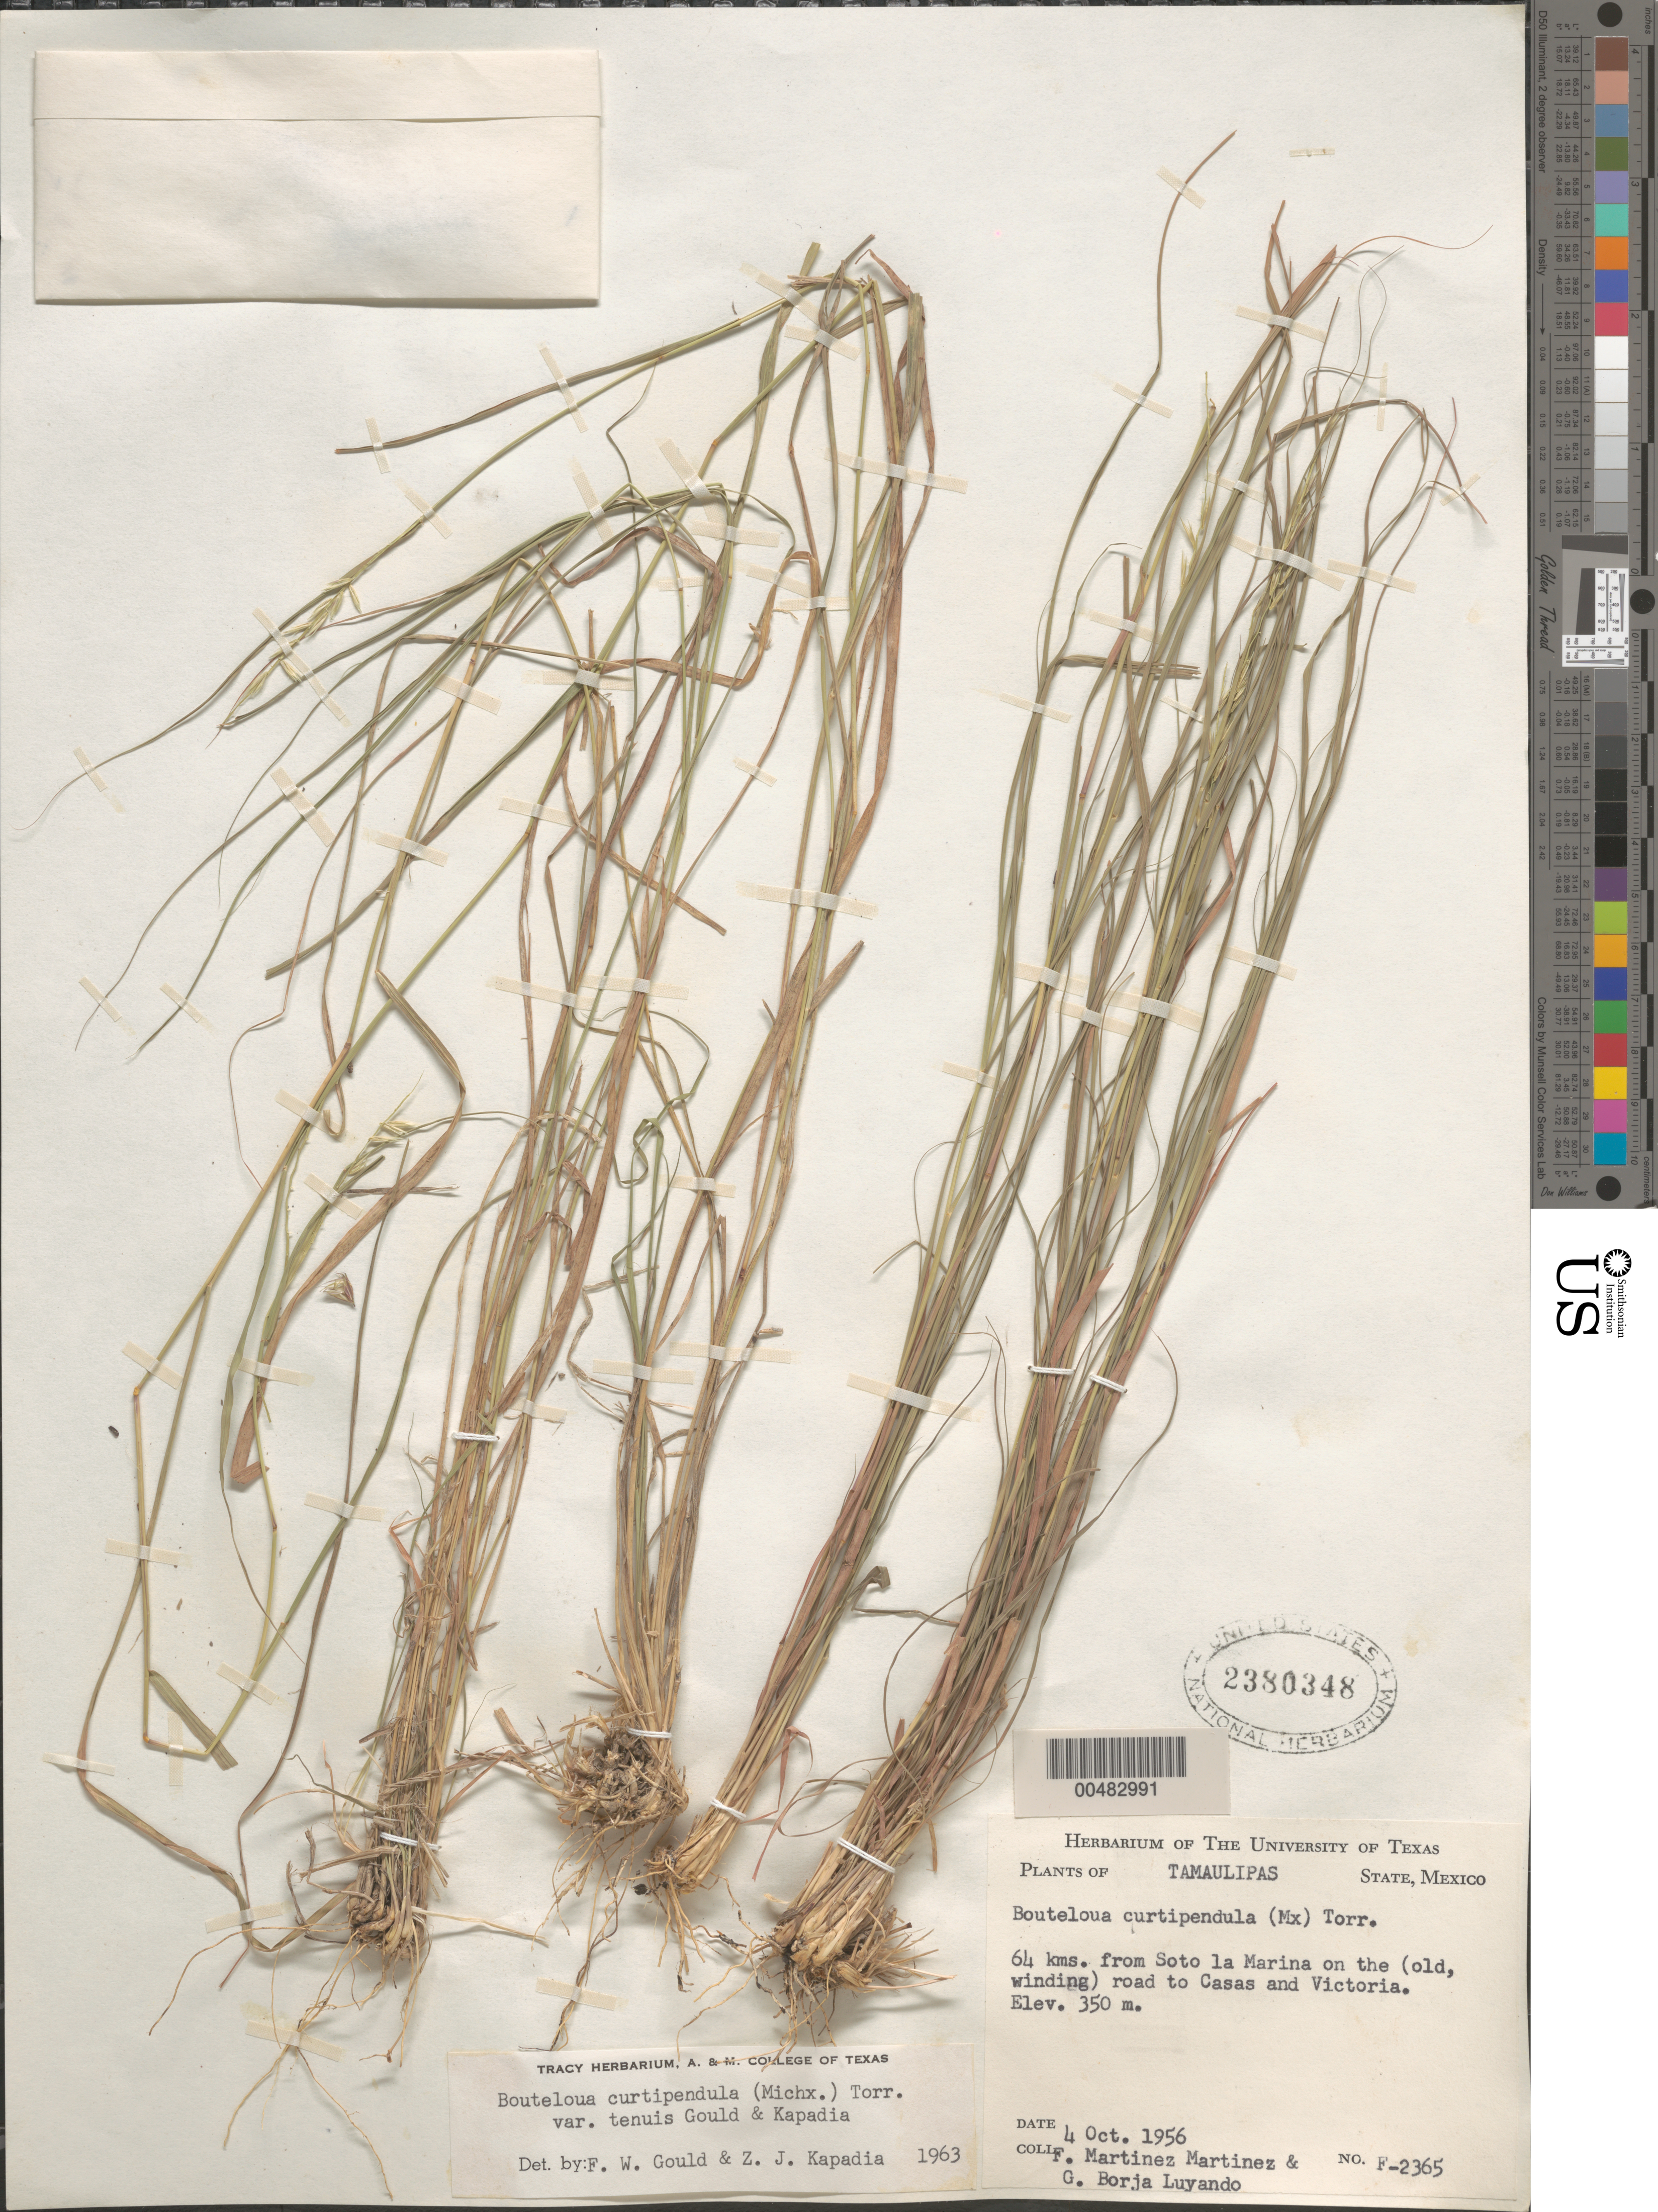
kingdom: Plantae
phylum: Tracheophyta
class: Liliopsida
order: Poales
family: Poaceae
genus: Bouteloua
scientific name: Bouteloua curtipendula var. tenuis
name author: Gould & Kapadia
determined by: Gould, F. W.; Kapadia, Zarir J.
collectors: F. Martinez-M. & G. Borja-Luyando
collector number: F-2365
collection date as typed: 4 Oct 1956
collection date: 1956-10-04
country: Mexico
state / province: Tamaulipas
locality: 64 km from Soto la Marina on the rd to Casas and Victoria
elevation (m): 350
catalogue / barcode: US 2380348